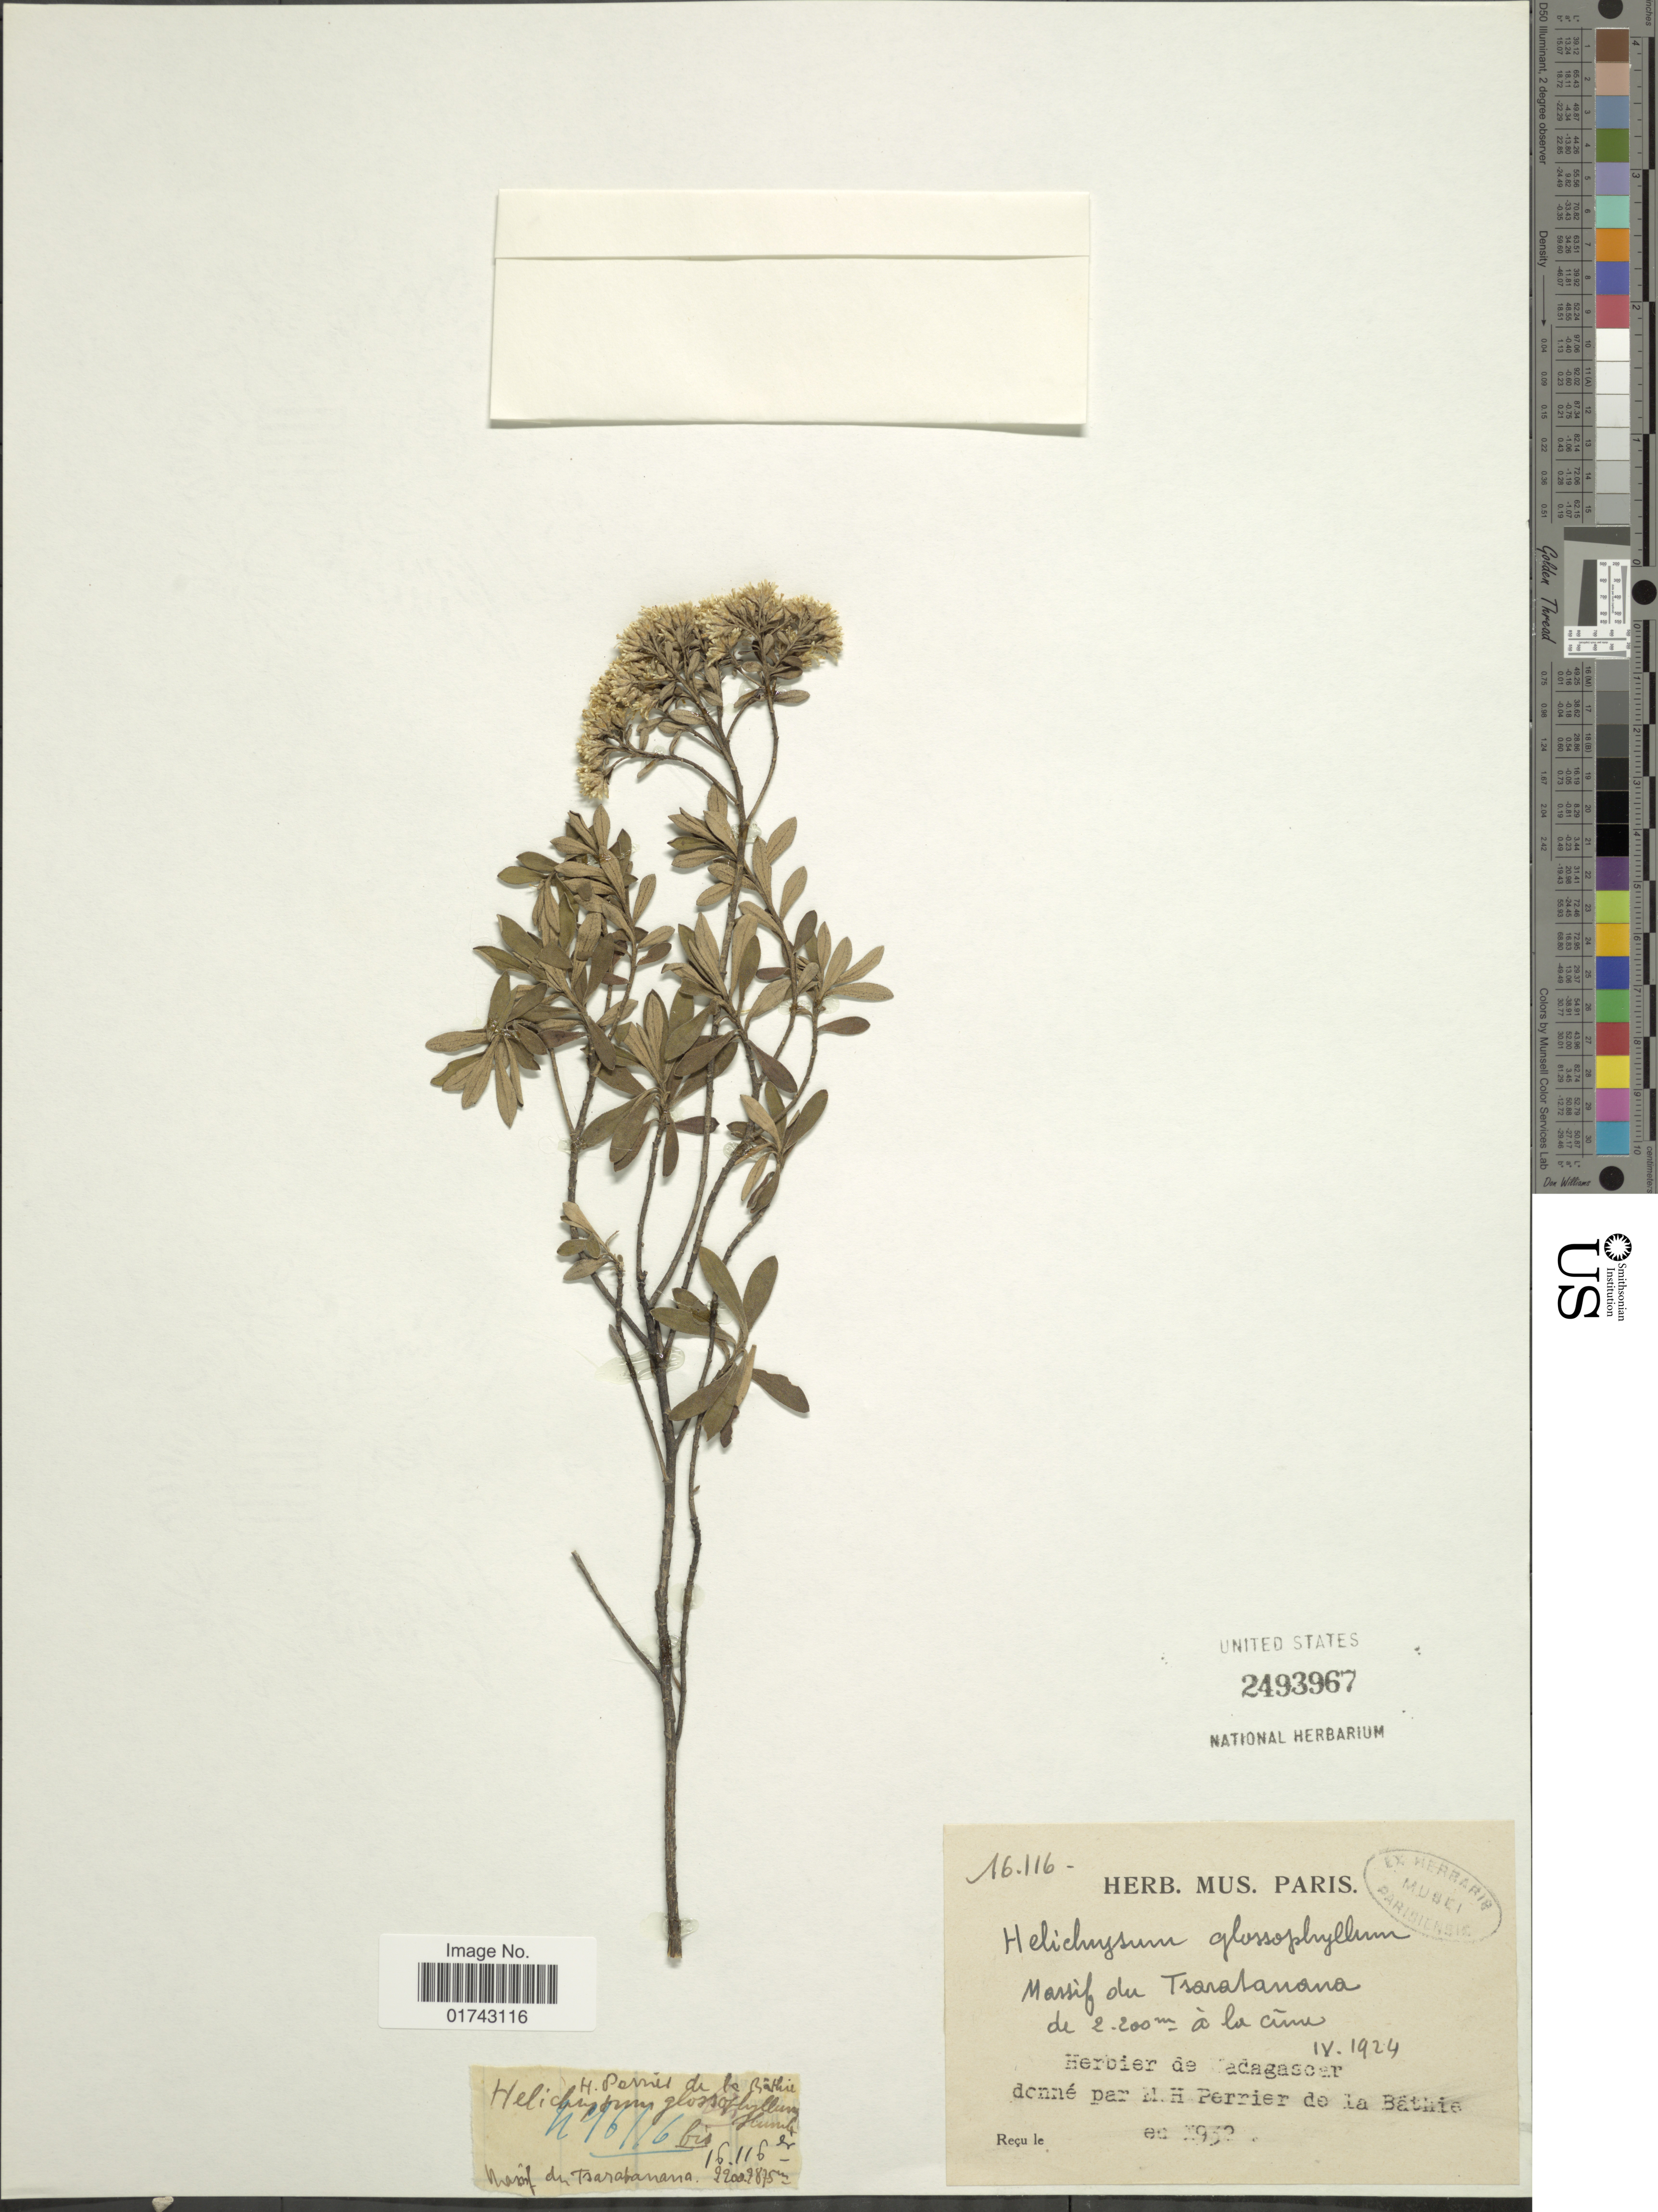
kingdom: Plantae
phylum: Tracheophyta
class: Magnoliopsida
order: Asterales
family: Asteraceae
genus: Helichrysum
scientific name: Helichrysum glossophyllum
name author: Humbert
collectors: H. Perrier de la Bâthie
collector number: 16116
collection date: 1924-04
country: Madagascar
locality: Massif du Tsaratanana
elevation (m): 2200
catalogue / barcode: US 2493967